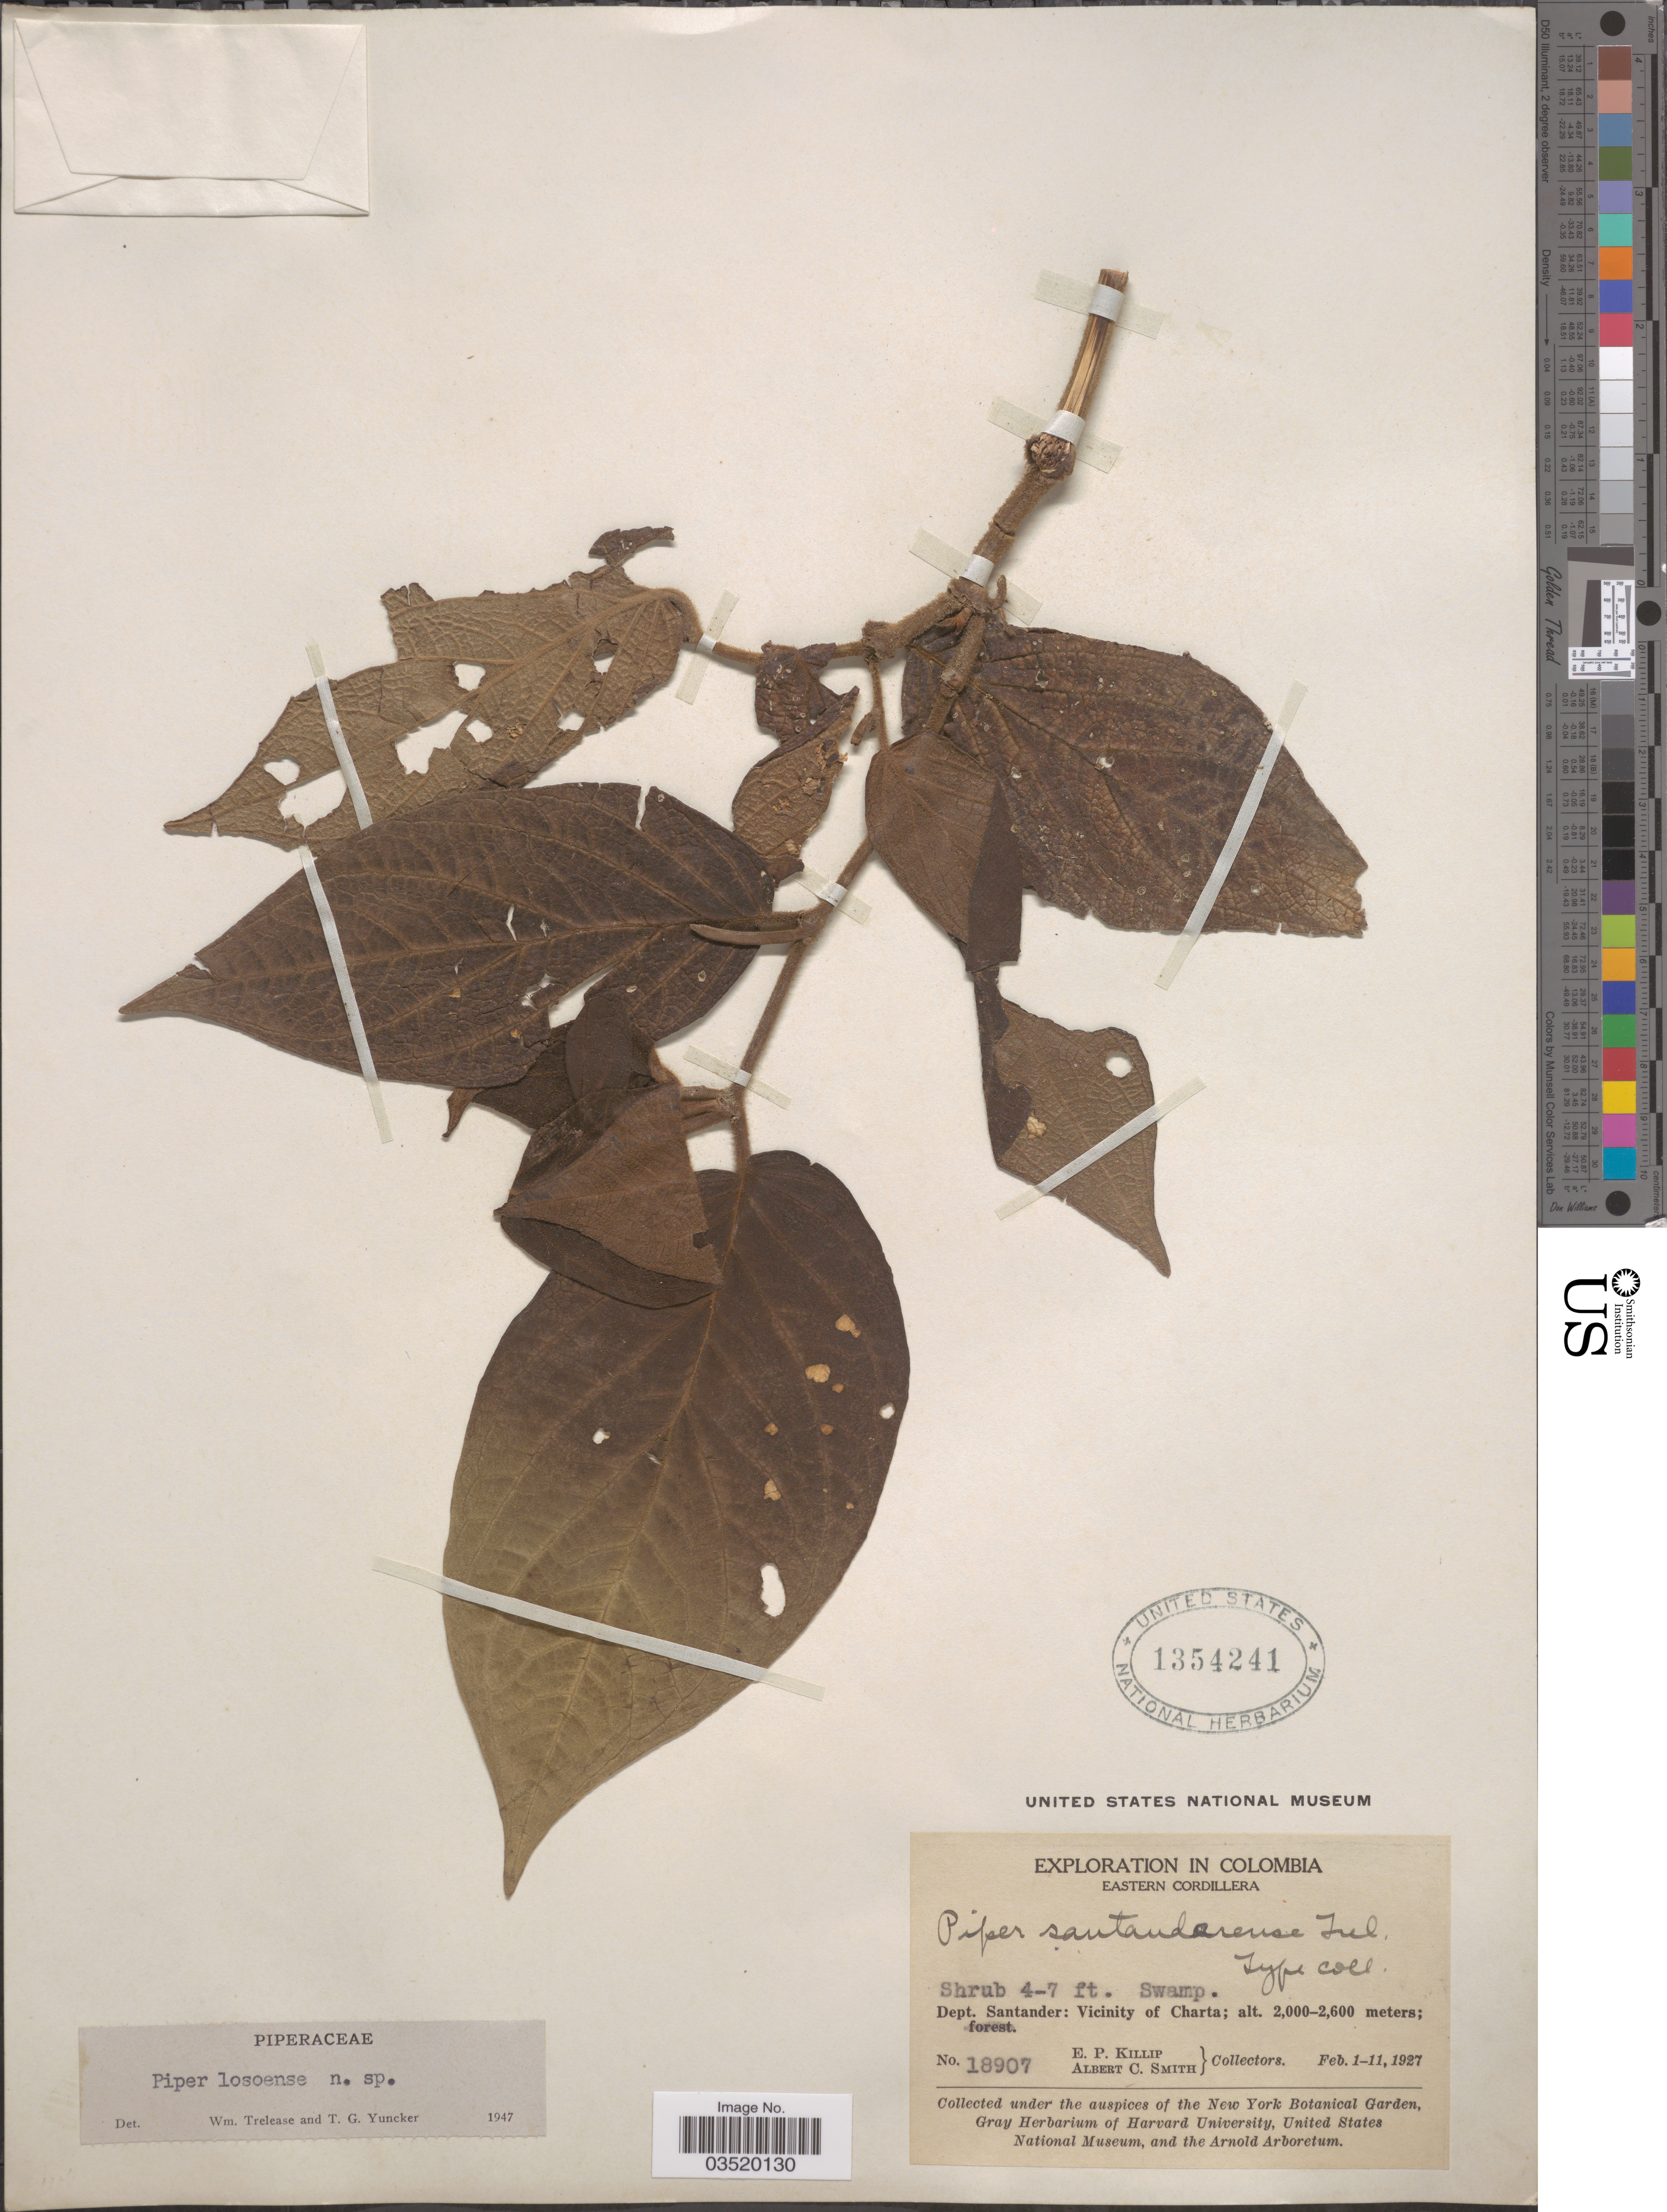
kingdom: Plantae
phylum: Tracheophyta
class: Magnoliopsida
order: Piperales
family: Piperaceae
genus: Piper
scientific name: Piper losoense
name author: Trel. & Yunck.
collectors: E. P. Killip & A. C. Smith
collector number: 18907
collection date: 1927-02-01/1927-02-11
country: Colombia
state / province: Santander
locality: Eastern Cordillera. Dept. Santander: Vicinity of Charta.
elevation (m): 2000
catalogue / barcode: US 1354241